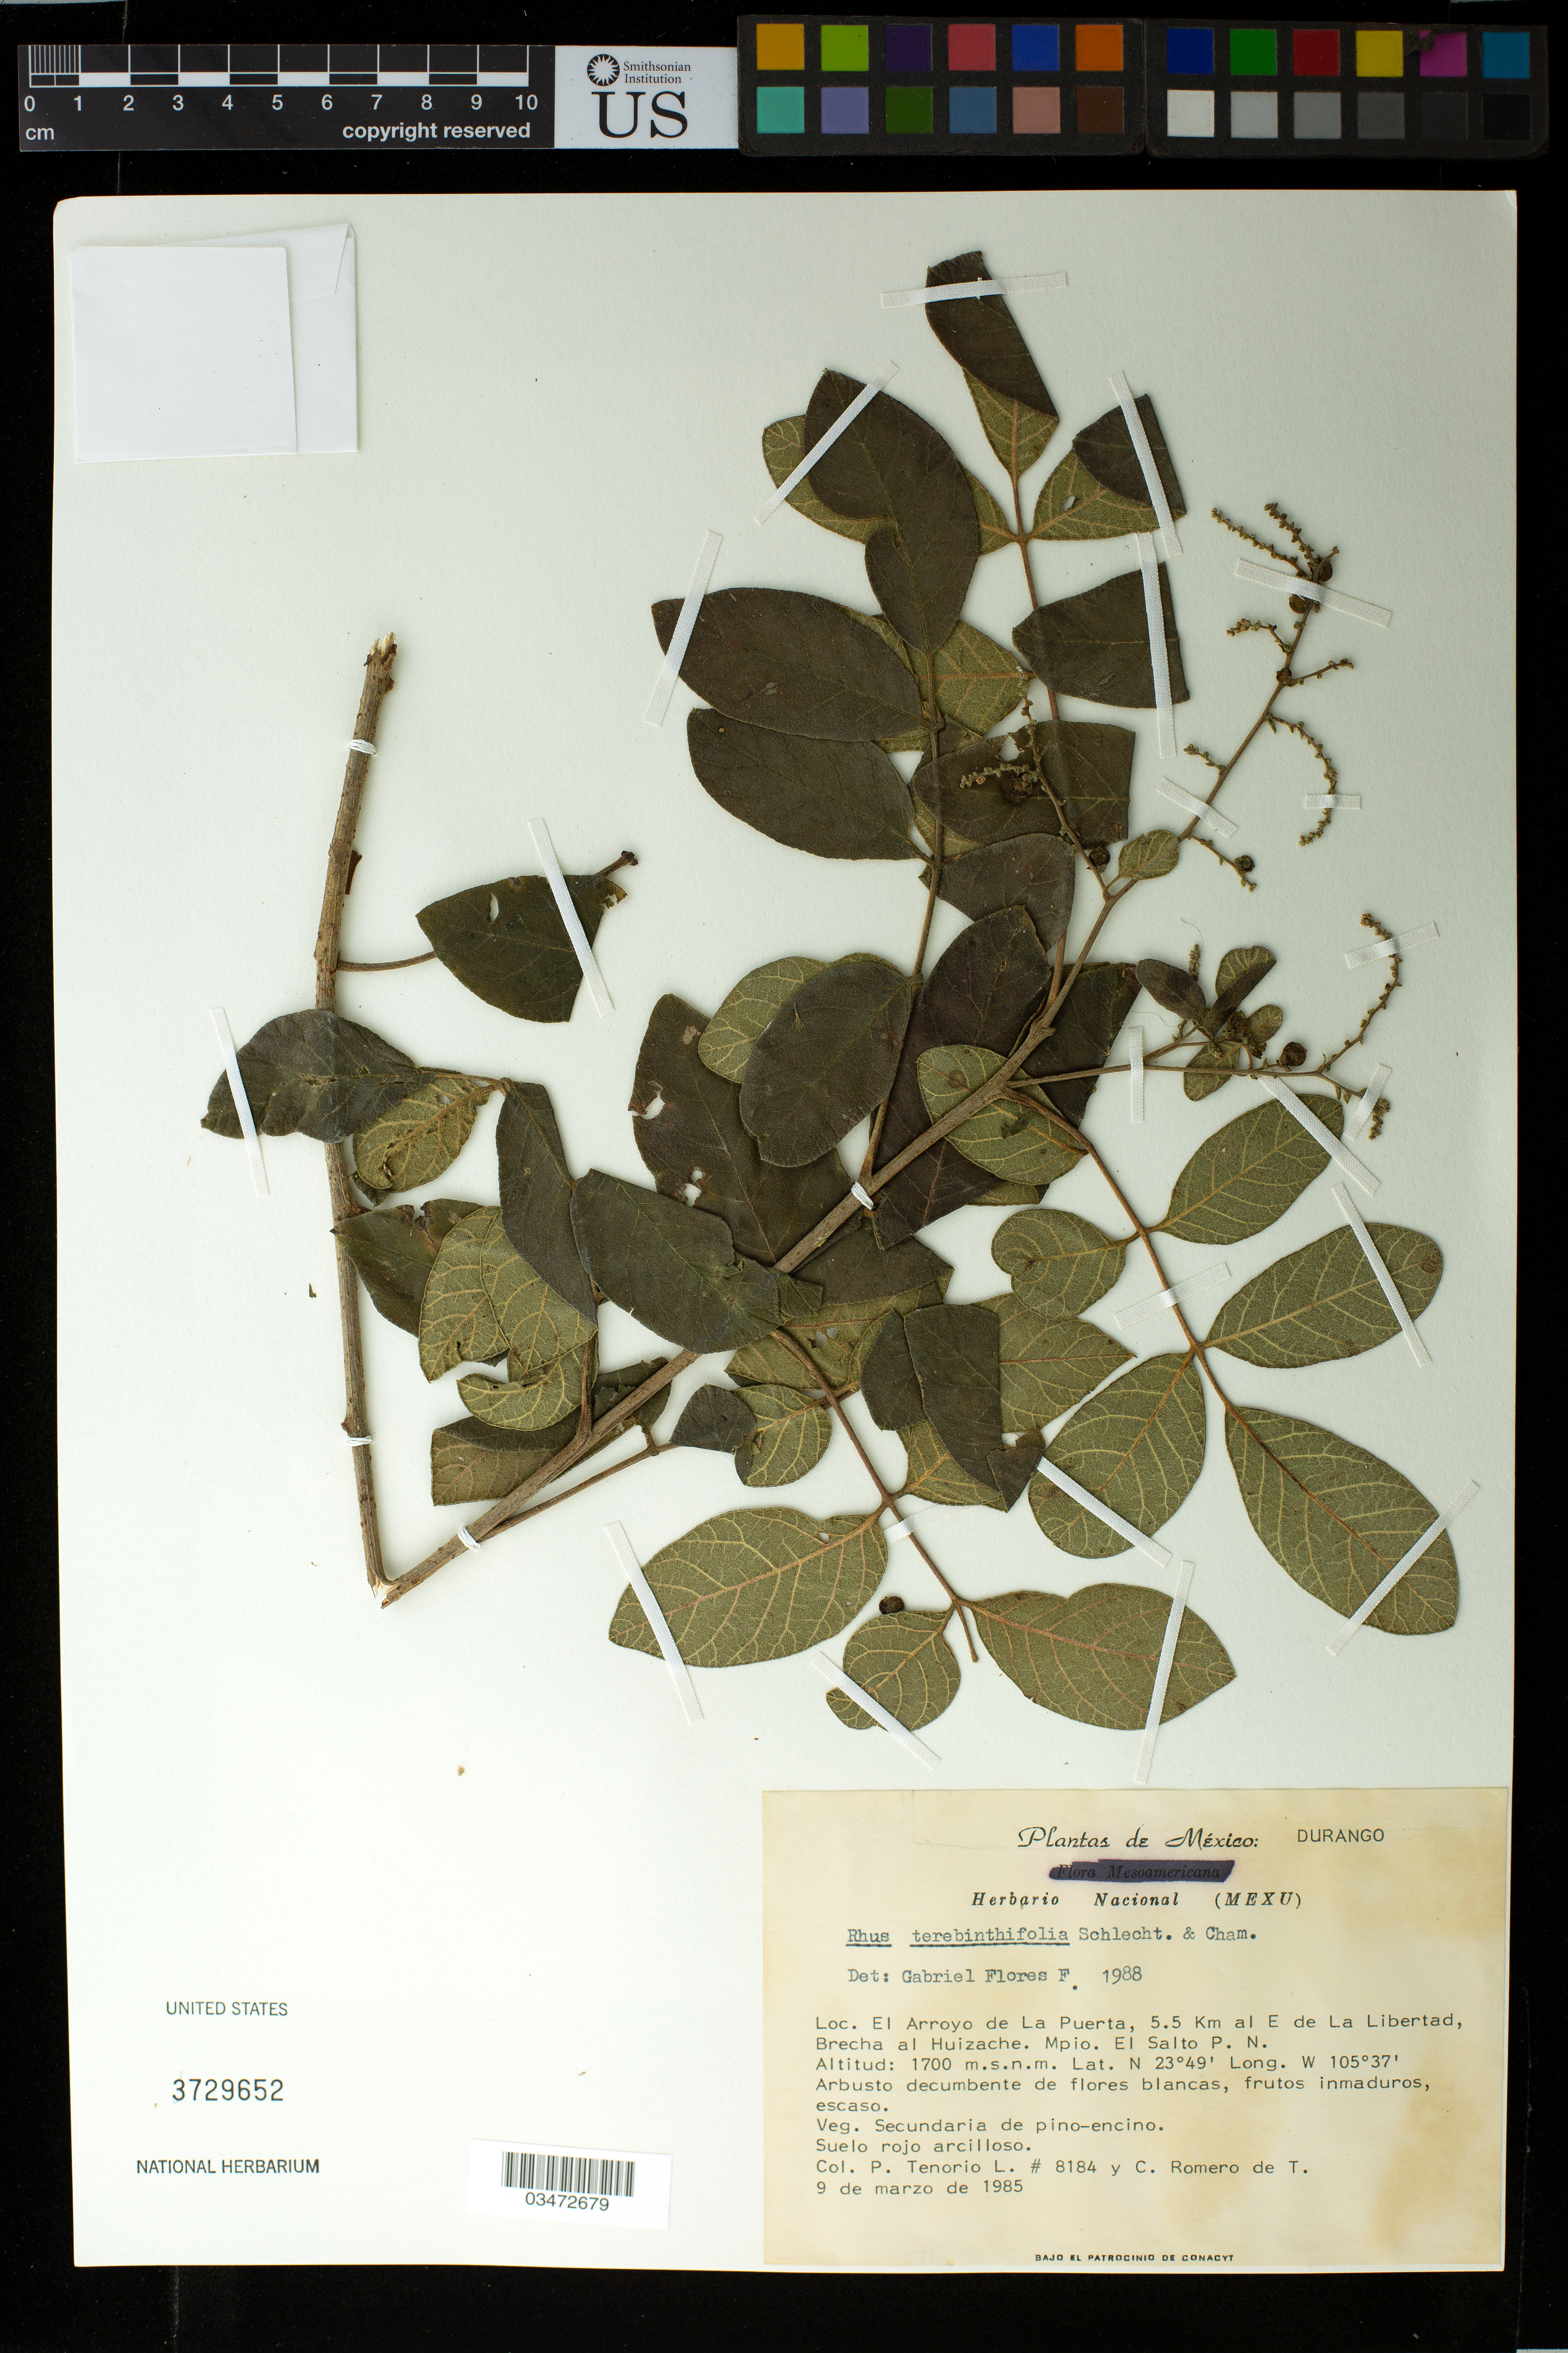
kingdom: Plantae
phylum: Tracheophyta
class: Magnoliopsida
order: Sapindales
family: Anacardiaceae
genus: Rhus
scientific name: Rhus terebinthifolia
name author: Schltdl. & Cham.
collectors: P. Tenorio L. & C. Romero de T.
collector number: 8184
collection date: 1985-03-09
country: Mexico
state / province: Durango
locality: El arroyo de La Puerta, 5.5 Km al E de La Libertad, Brecha al Huizache. Mpio. El Salto P.N.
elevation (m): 1700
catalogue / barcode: US 3729652